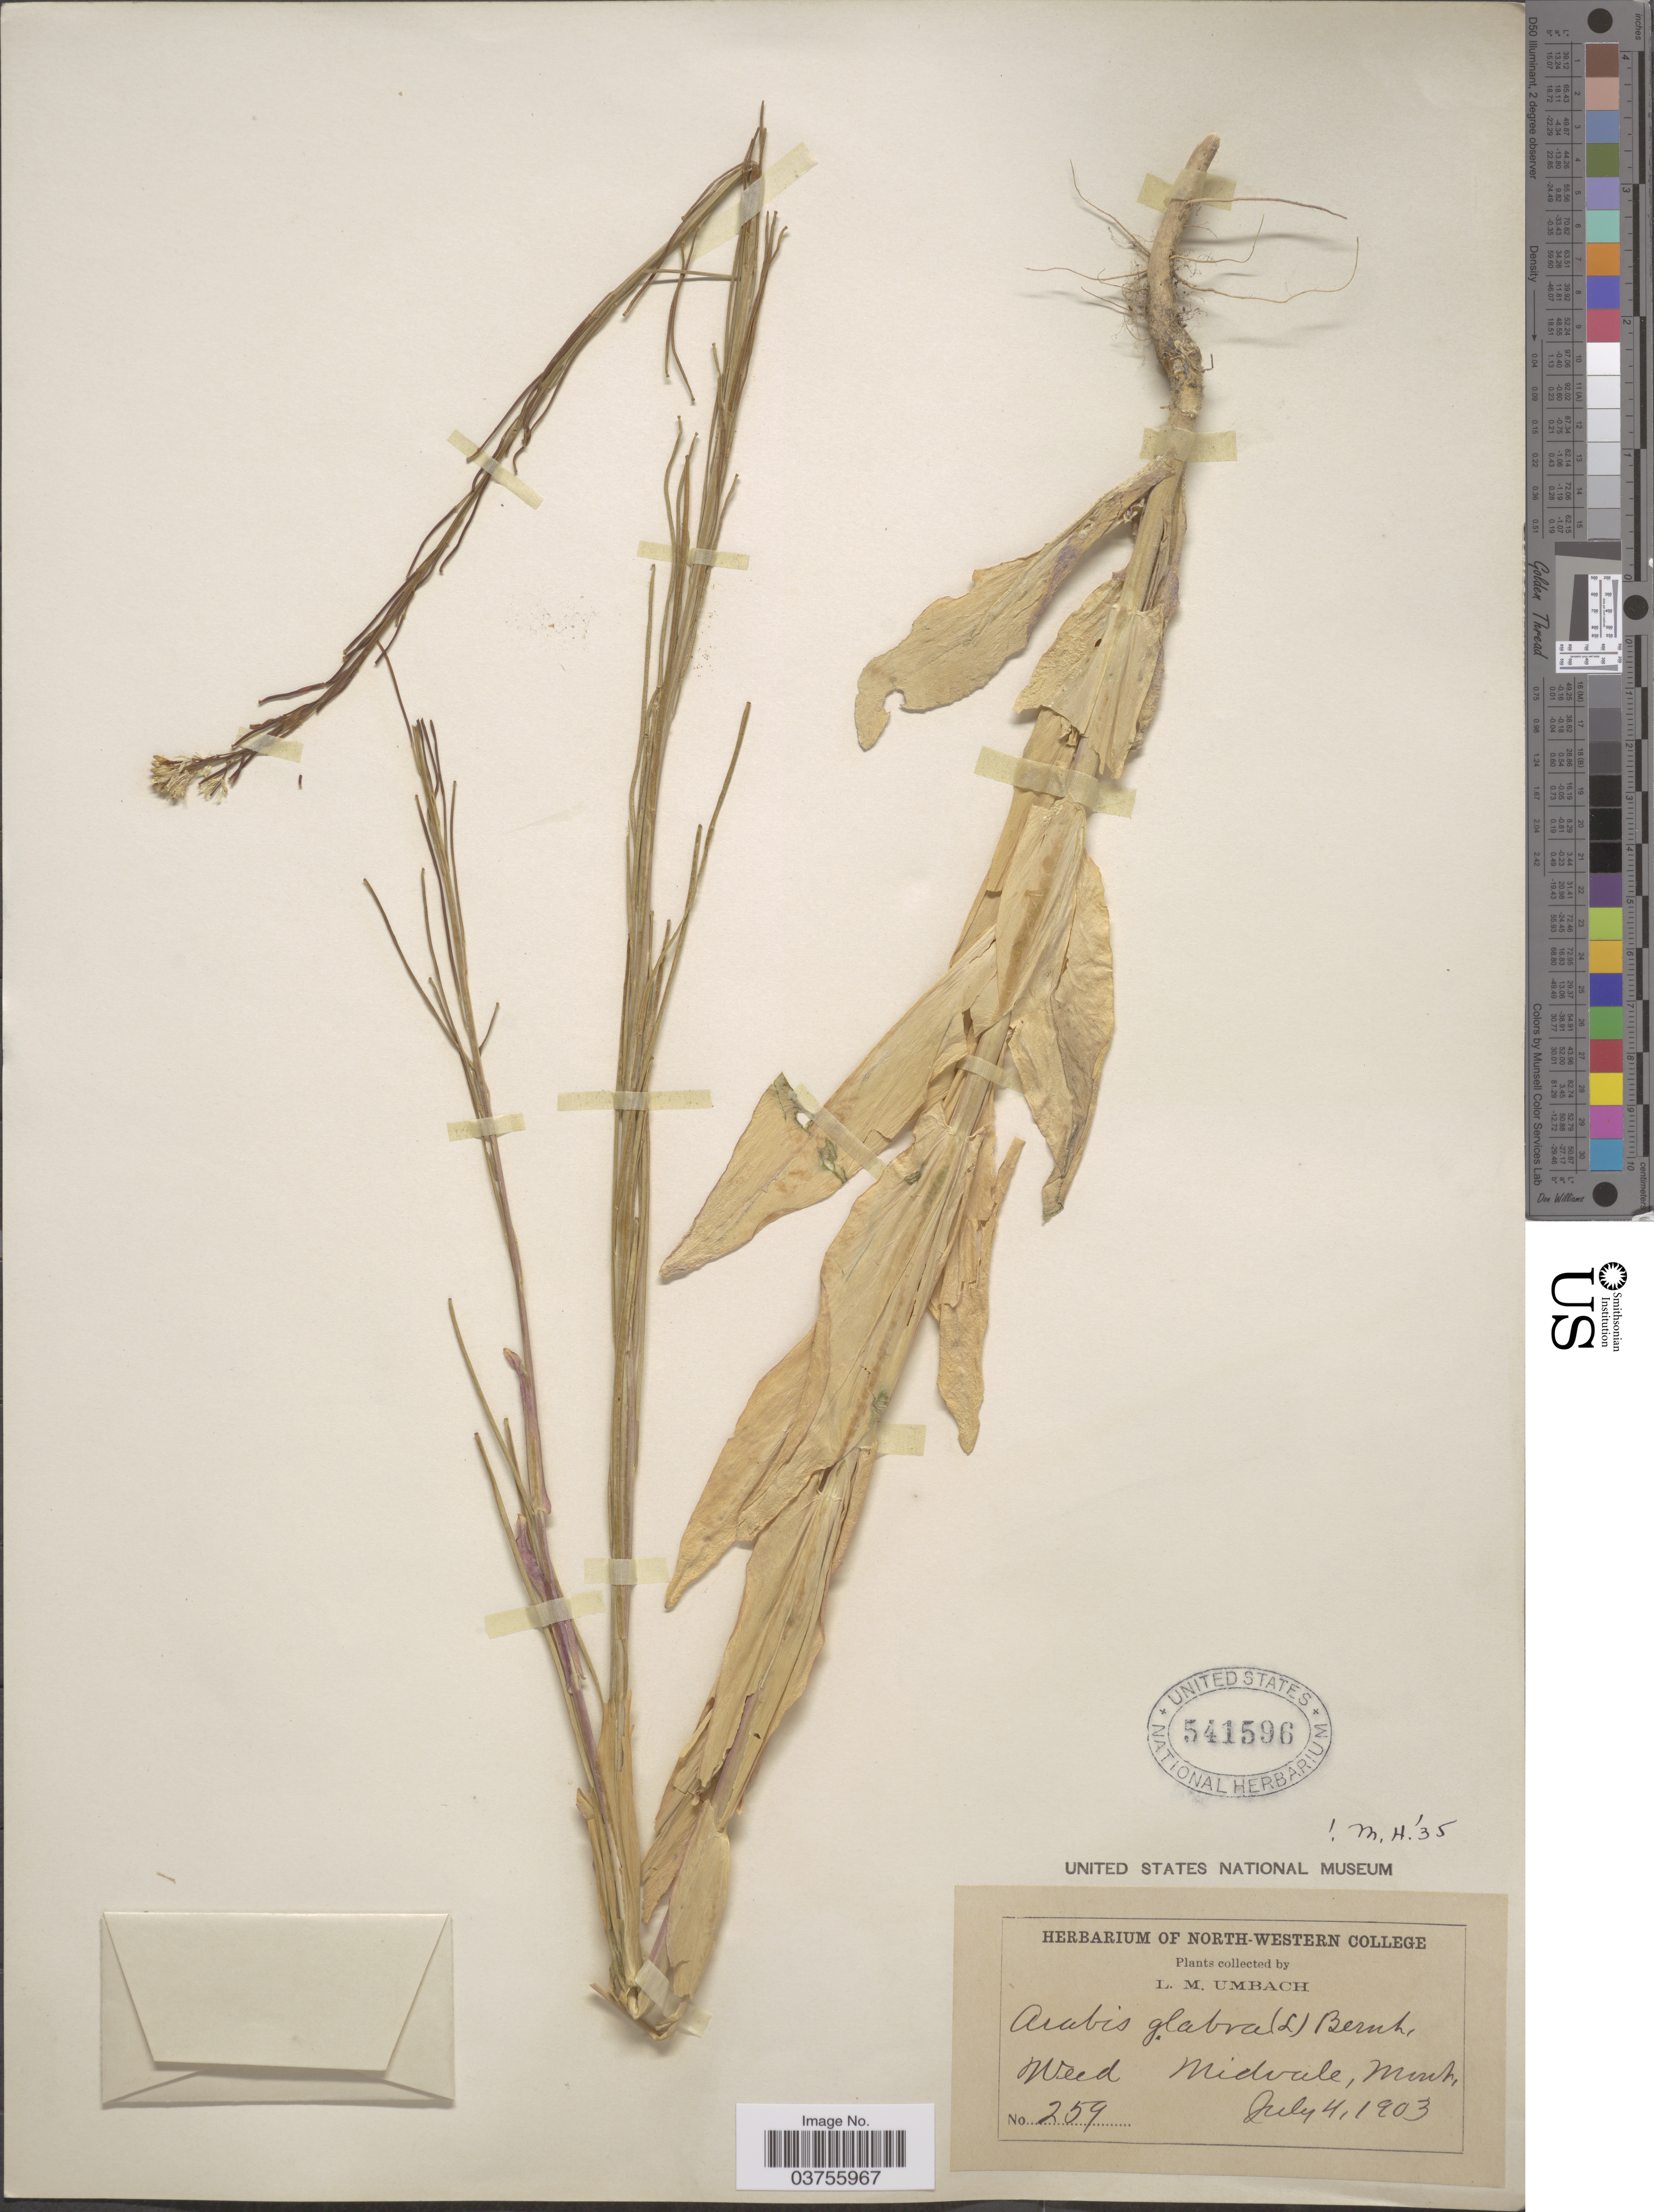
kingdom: Plantae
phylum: Tracheophyta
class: Magnoliopsida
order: Brassicales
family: Brassicaceae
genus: Turritis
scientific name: Turritis glabra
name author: L.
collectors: L. M. Umbach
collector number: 259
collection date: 1903-07-04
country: United States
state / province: Montana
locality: Midvale.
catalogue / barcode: US 541596